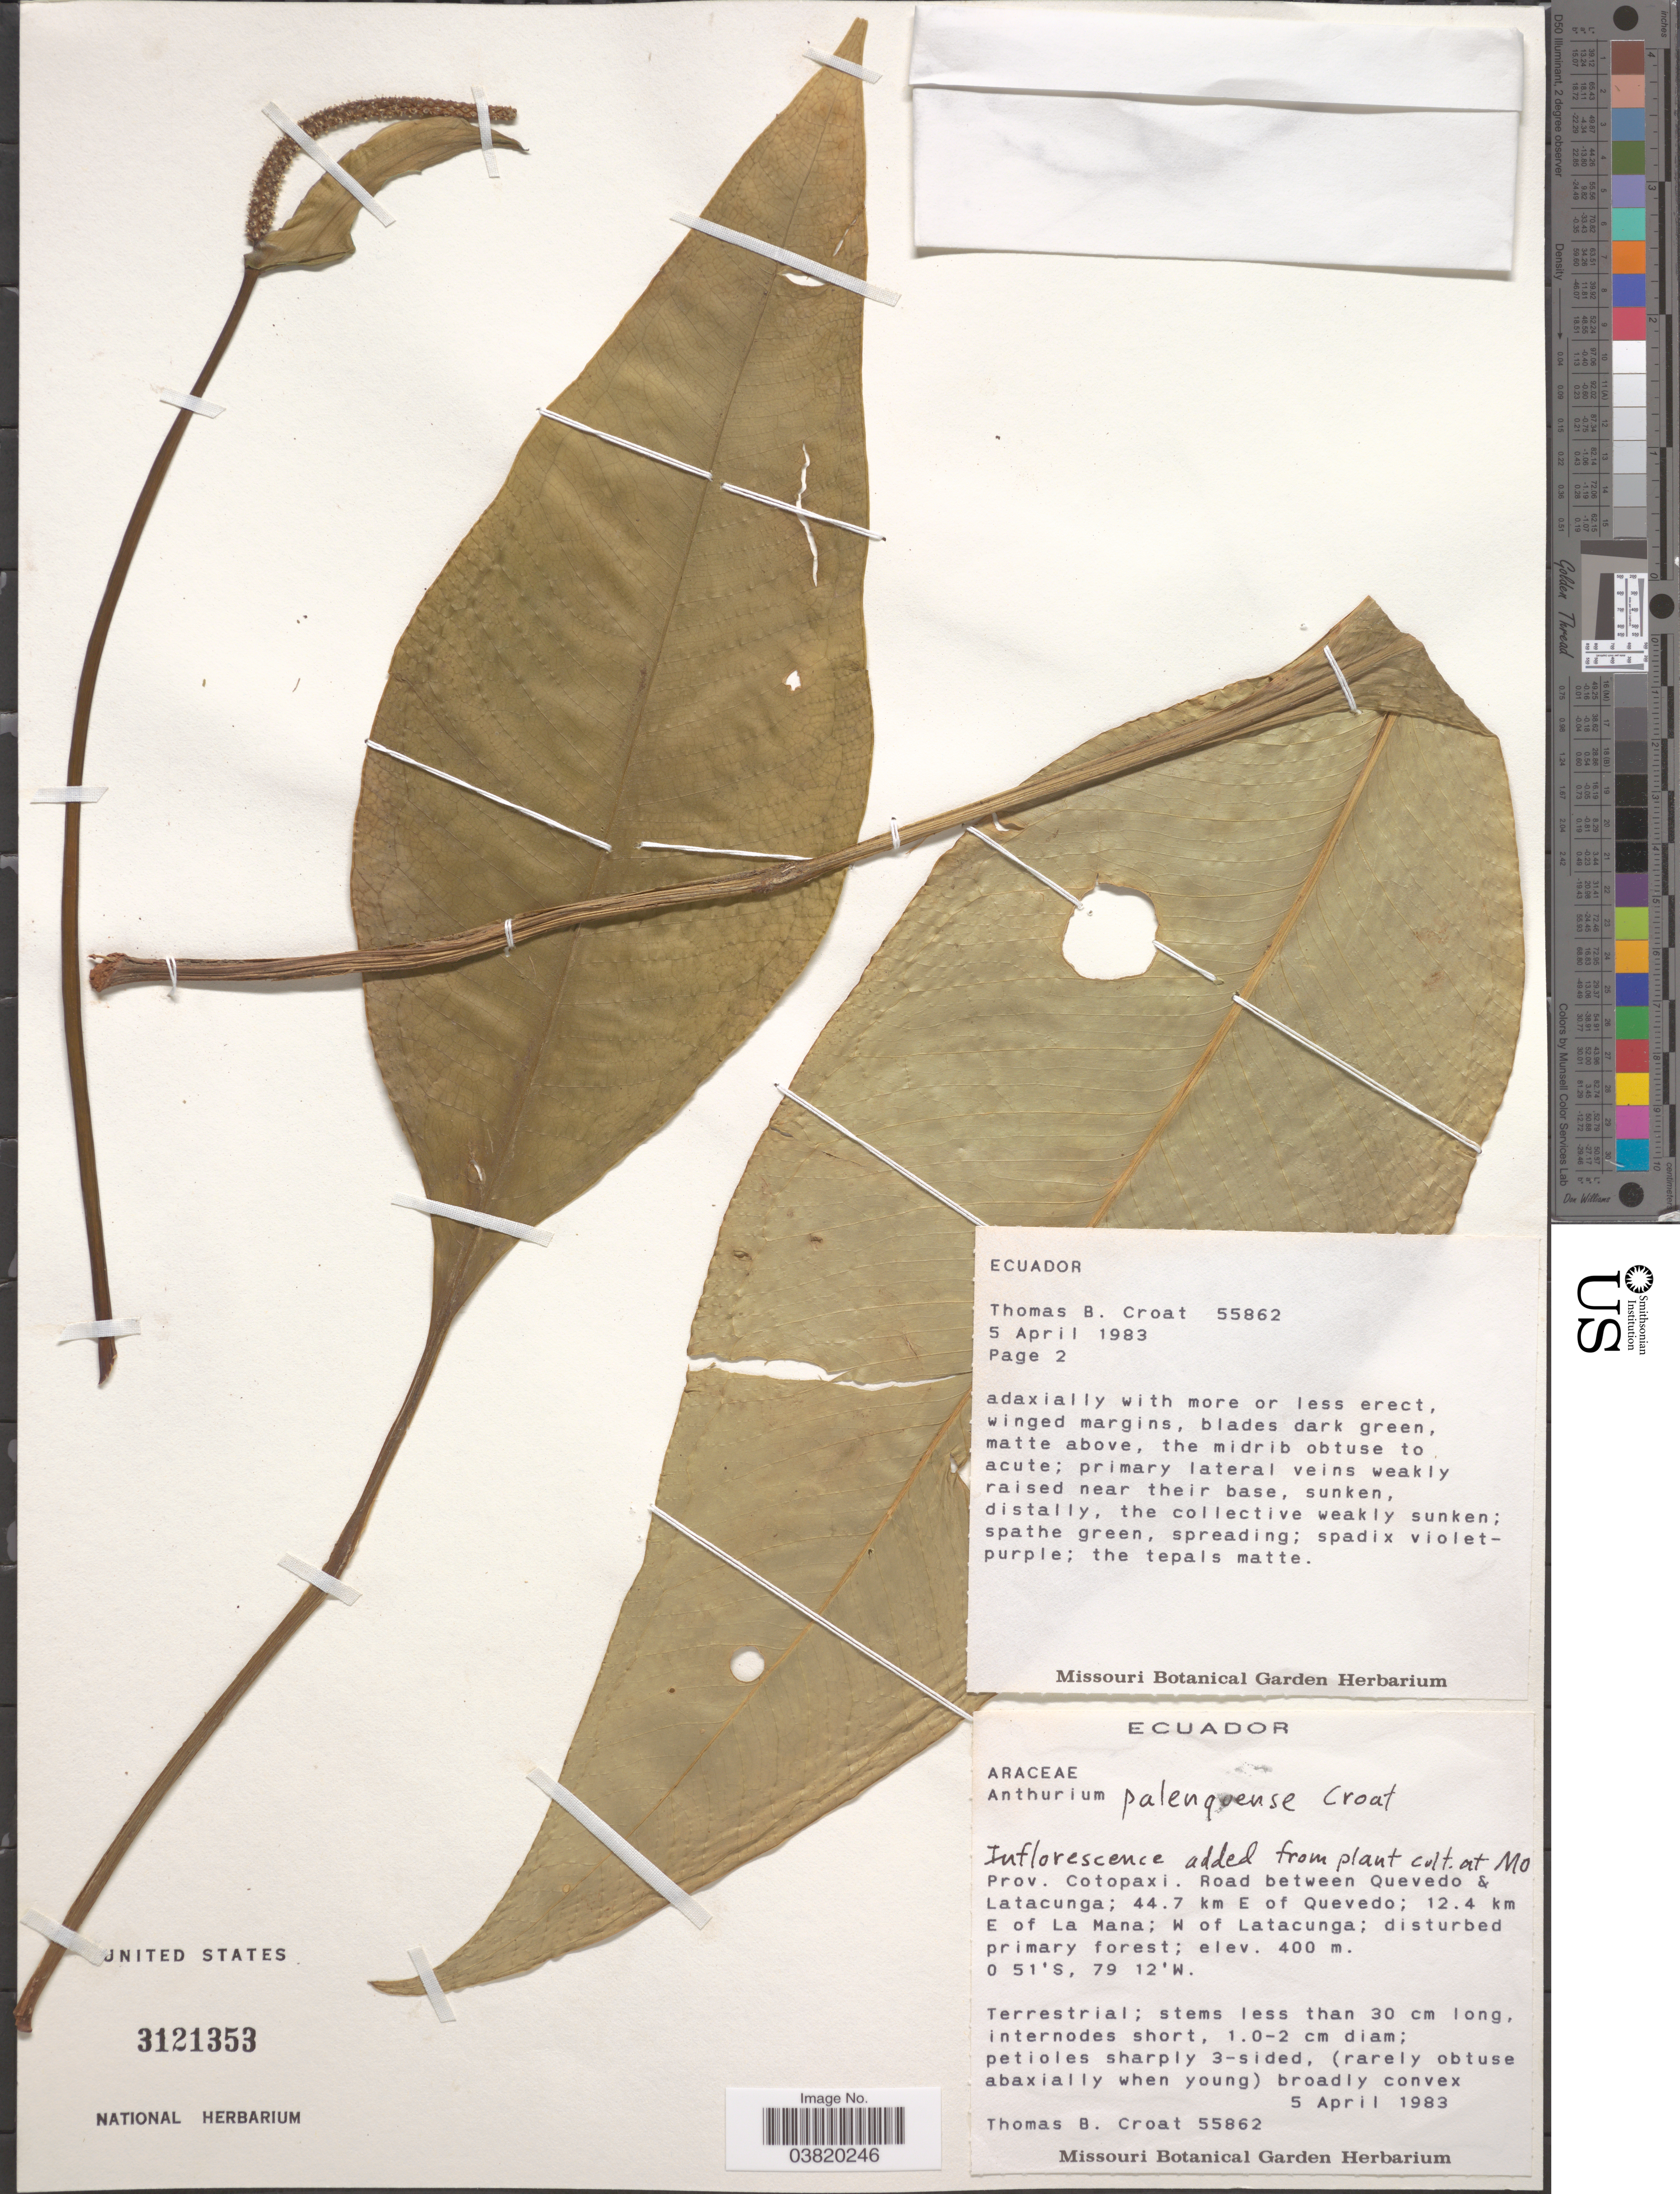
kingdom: Plantae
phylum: Tracheophyta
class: Liliopsida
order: Alismatales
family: Araceae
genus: Anthurium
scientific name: Anthurium palenquense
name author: Croat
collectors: T. B. Croat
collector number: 55862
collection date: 1983-04-05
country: Ecuador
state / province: Cotopaxi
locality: Road between Quevedo & Latacunga; 44.7 km E of Quevedo; 12.4 km E of La Mana; W of Latacunga.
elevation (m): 400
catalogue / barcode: US 3121353